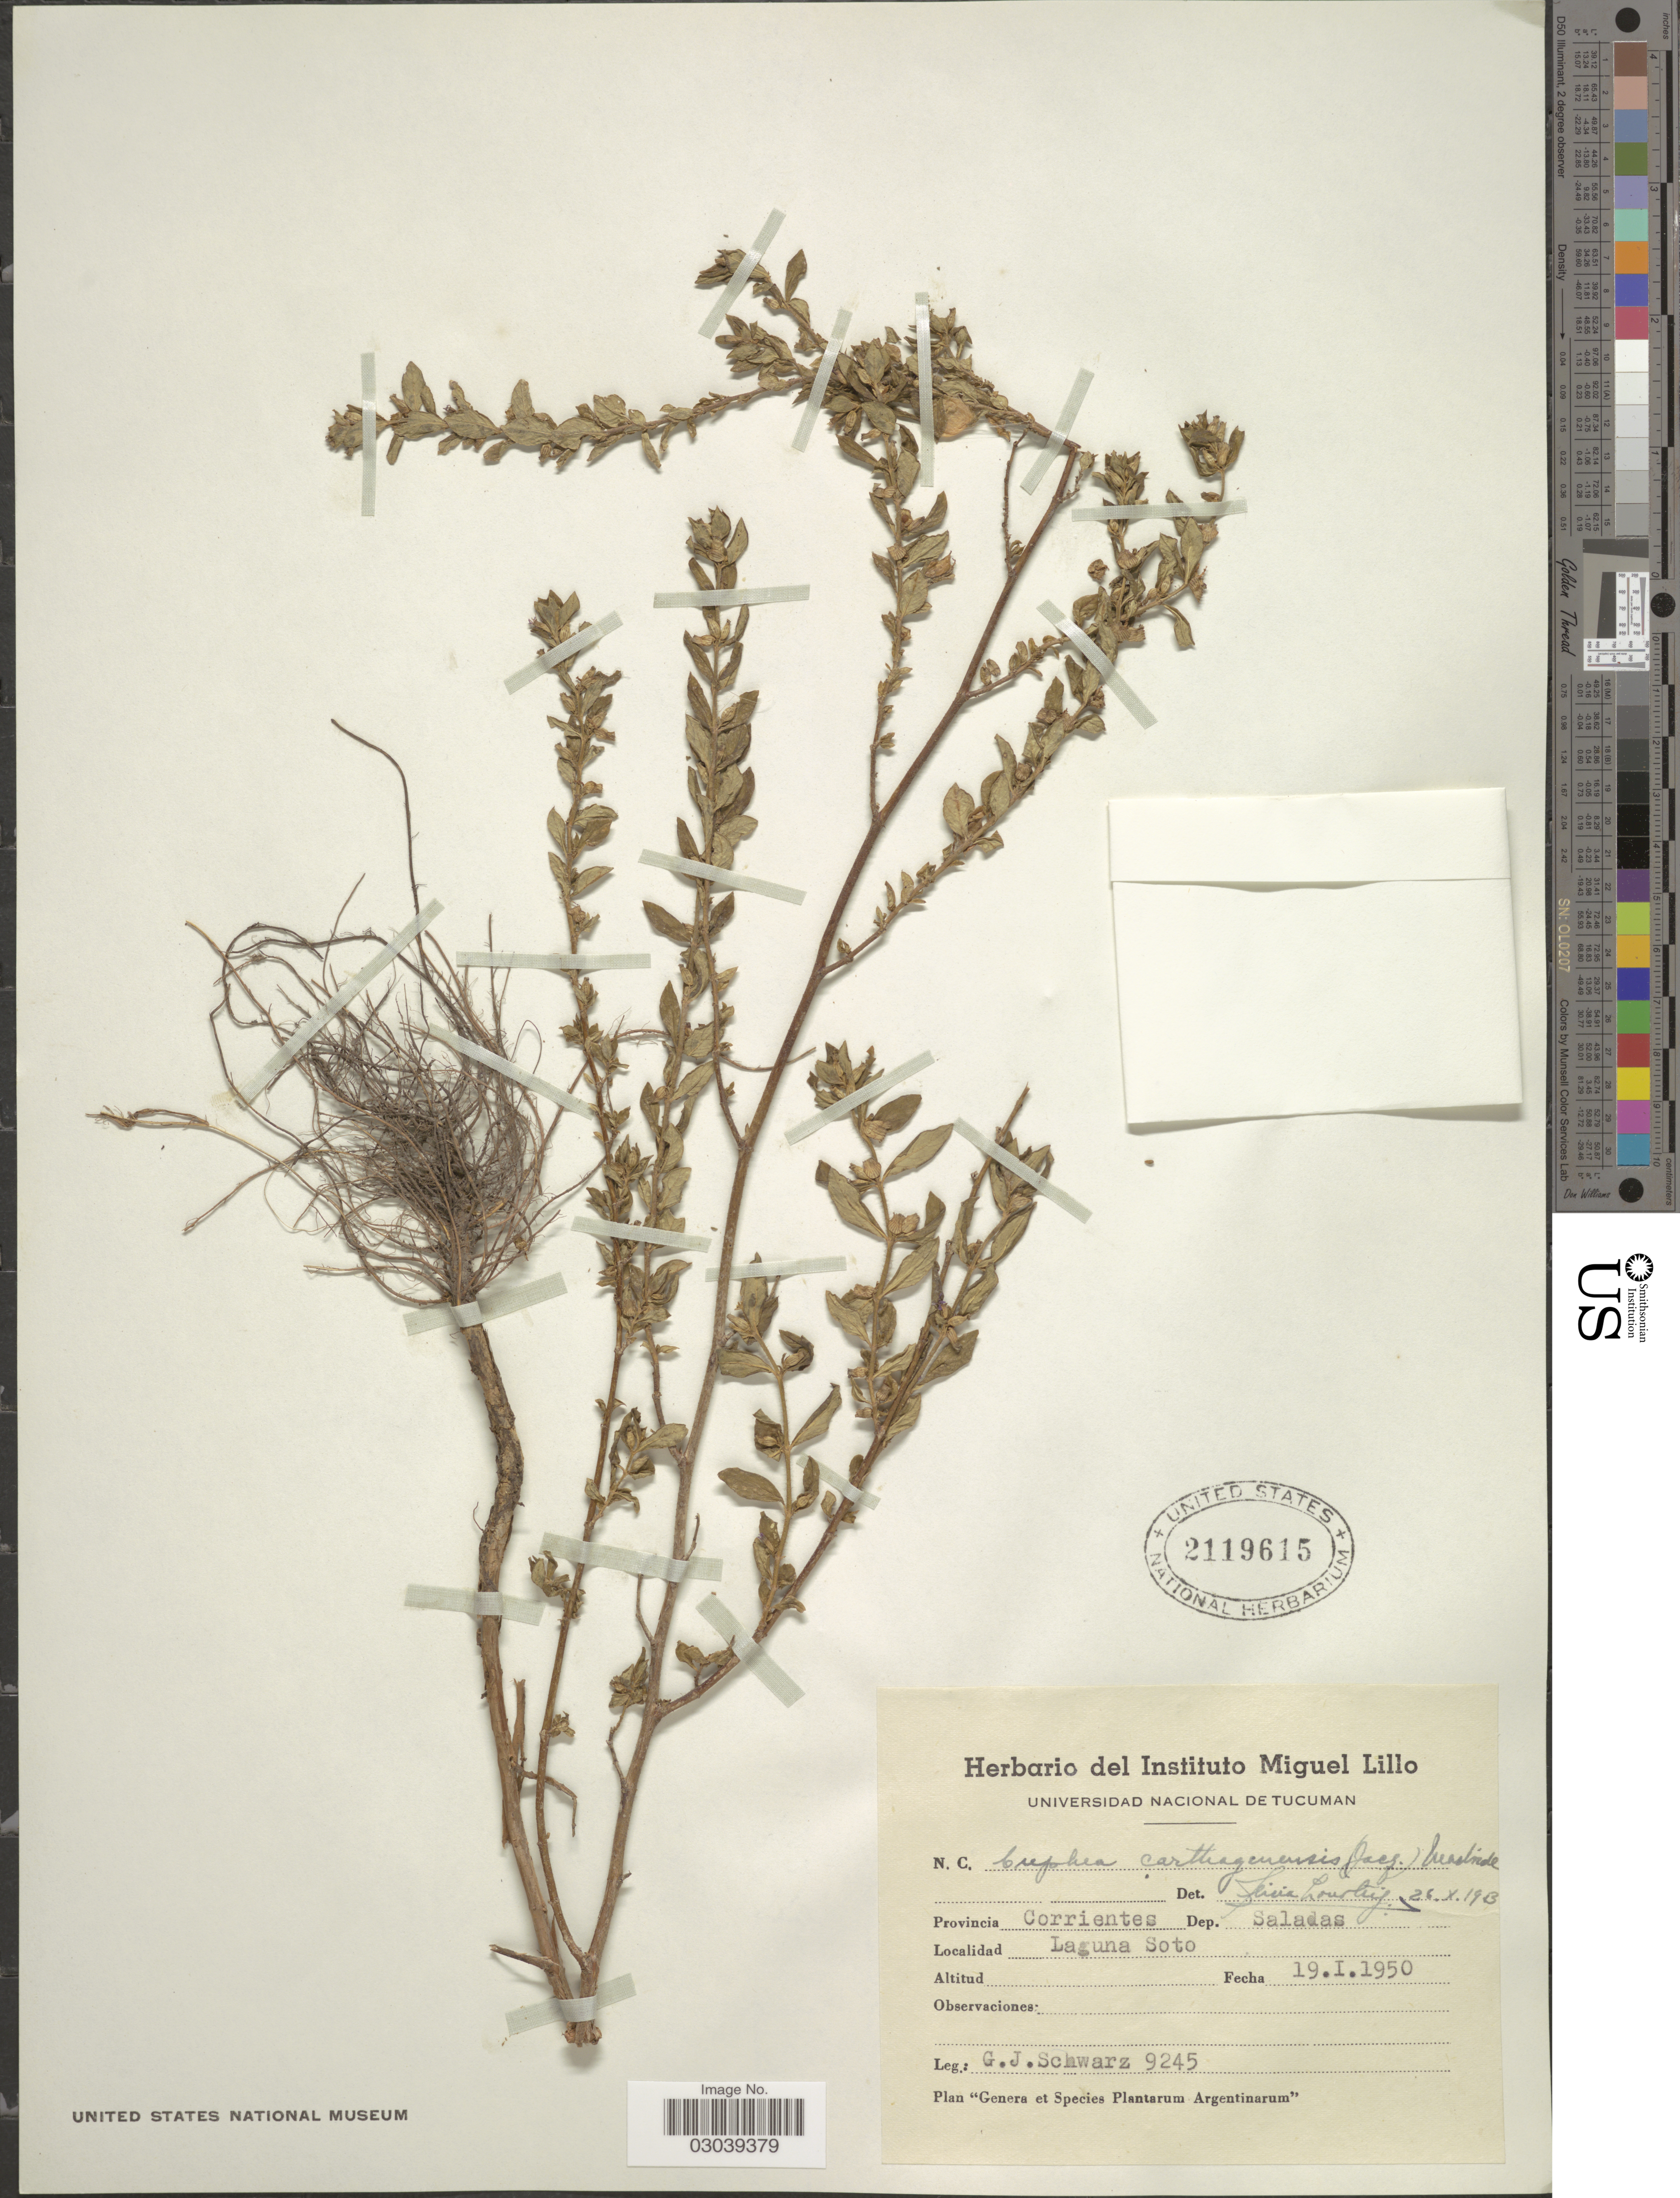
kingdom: Plantae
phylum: Tracheophyta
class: Magnoliopsida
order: Myrtales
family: Lythraceae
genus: Cuphea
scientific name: Cuphea carthagenensis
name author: (Jacq.) J.F. Macbr.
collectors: G. J. Schwarz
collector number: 9245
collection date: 1950-01-19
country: Argentina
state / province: Corrientes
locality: Dep. Saladas. Laguna Soto.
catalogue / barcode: US 2119615